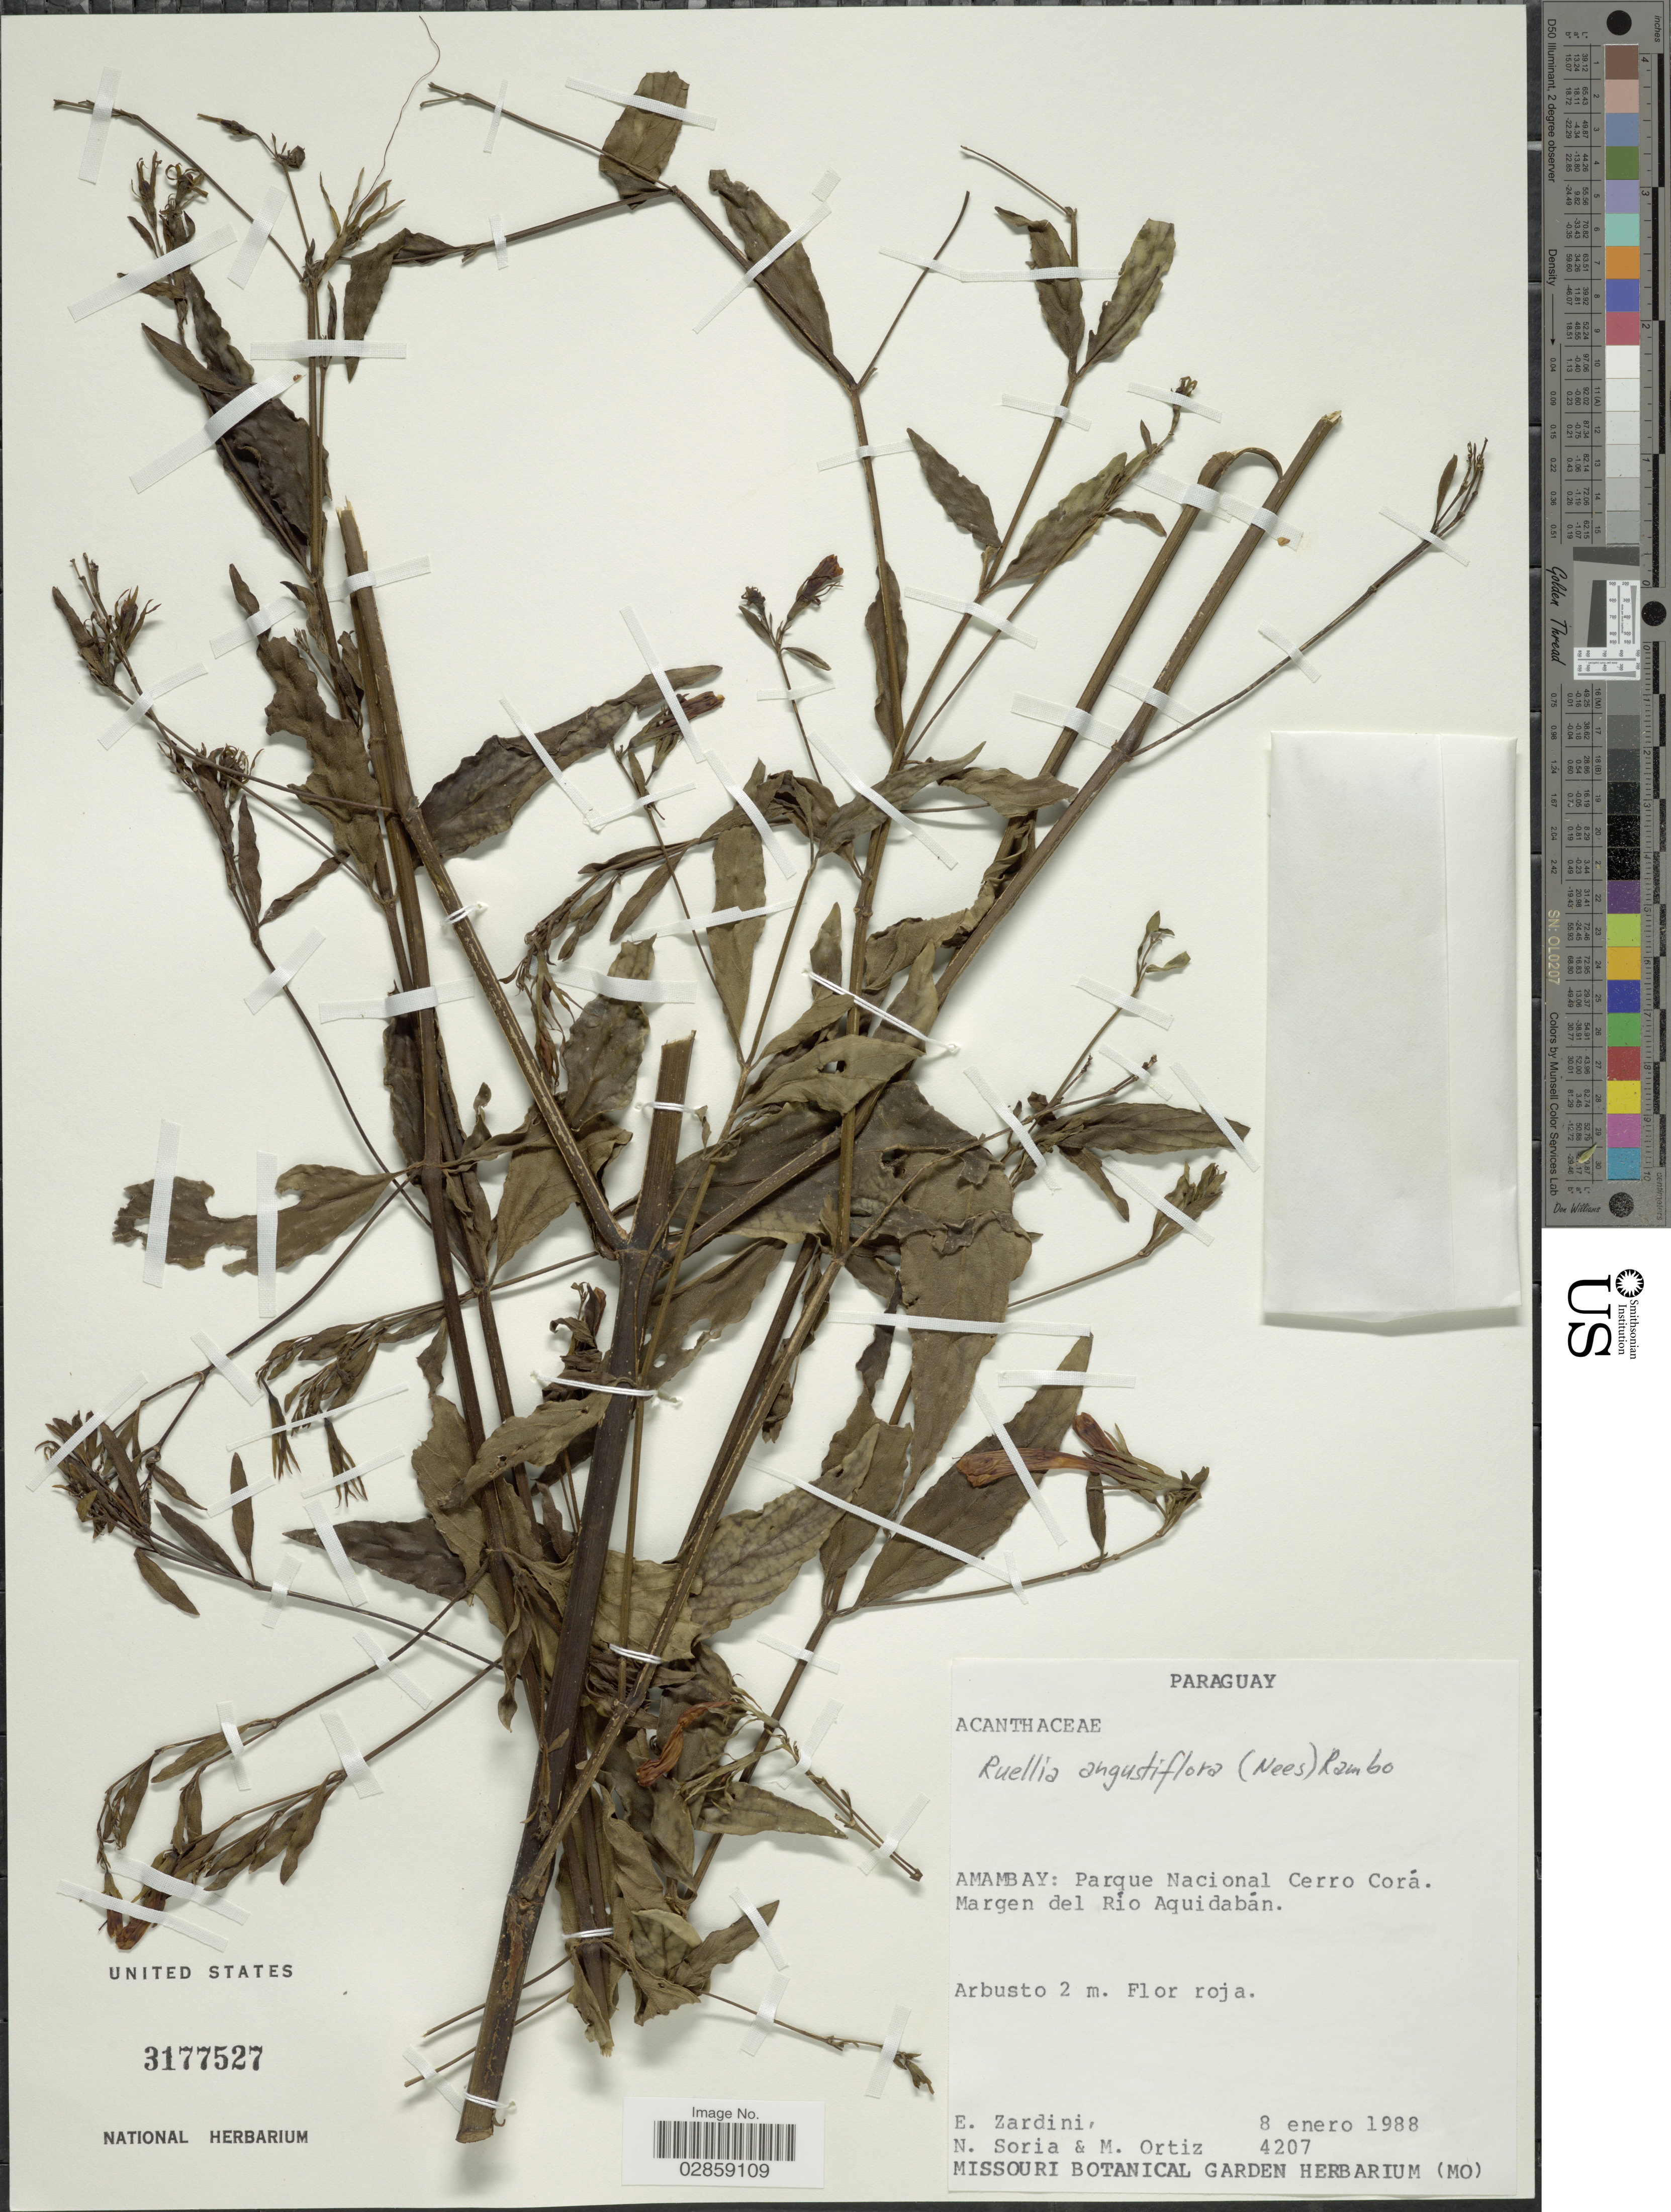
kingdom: Plantae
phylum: Tracheophyta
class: Magnoliopsida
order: Lamiales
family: Acanthaceae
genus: Ruellia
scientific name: Ruellia angustiflora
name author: (Nees) Lindau ex Rambo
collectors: E. M. Zardini, N. Soria & M. Ortíz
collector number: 4207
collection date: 1988-01-08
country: Paraguay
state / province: Amambay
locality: Parque Nacional Cerro Corá. Margen del Río Aquidabán.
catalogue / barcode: US 3177527